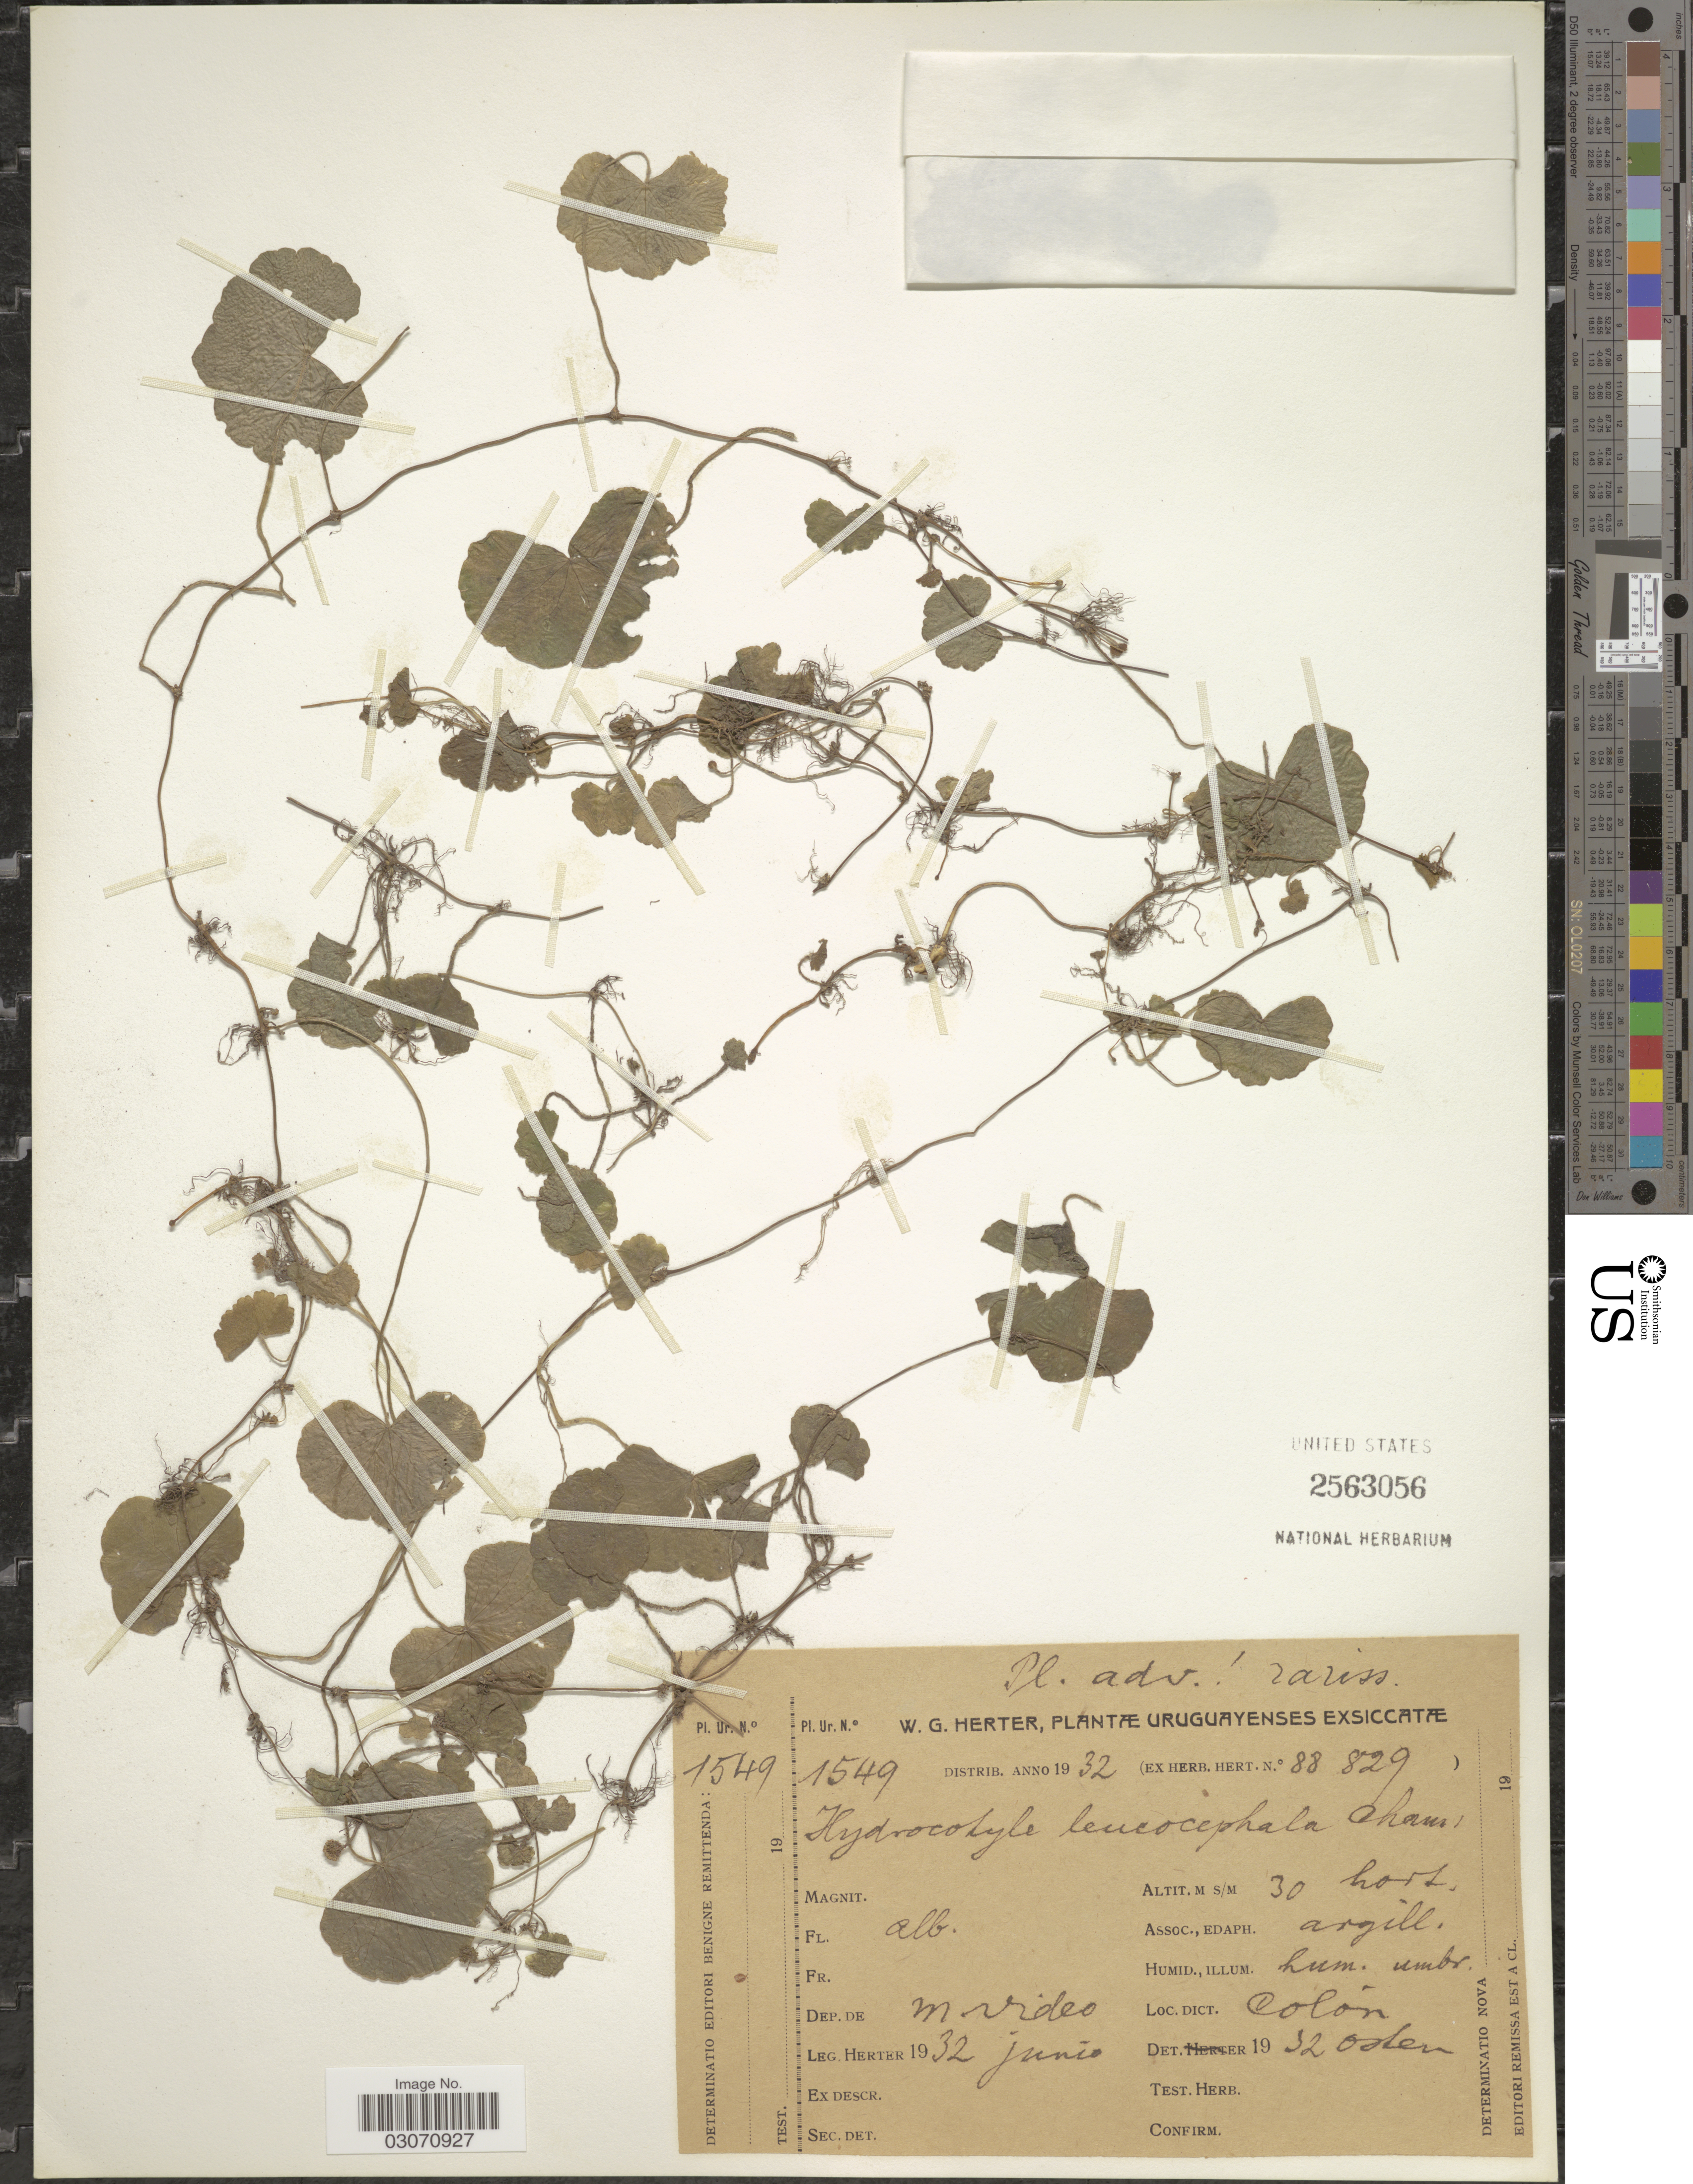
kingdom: Plantae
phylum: Tracheophyta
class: Magnoliopsida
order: Apiales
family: Araliaceae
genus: Hydrocotyle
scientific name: Hydrocotyle leucocephala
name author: Cham. & Schltdl.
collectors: W. G. Herter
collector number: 1549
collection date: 1932-06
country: Uruguay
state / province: Montevideo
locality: Dep de M video, Colon.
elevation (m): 30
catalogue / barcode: US 2563056